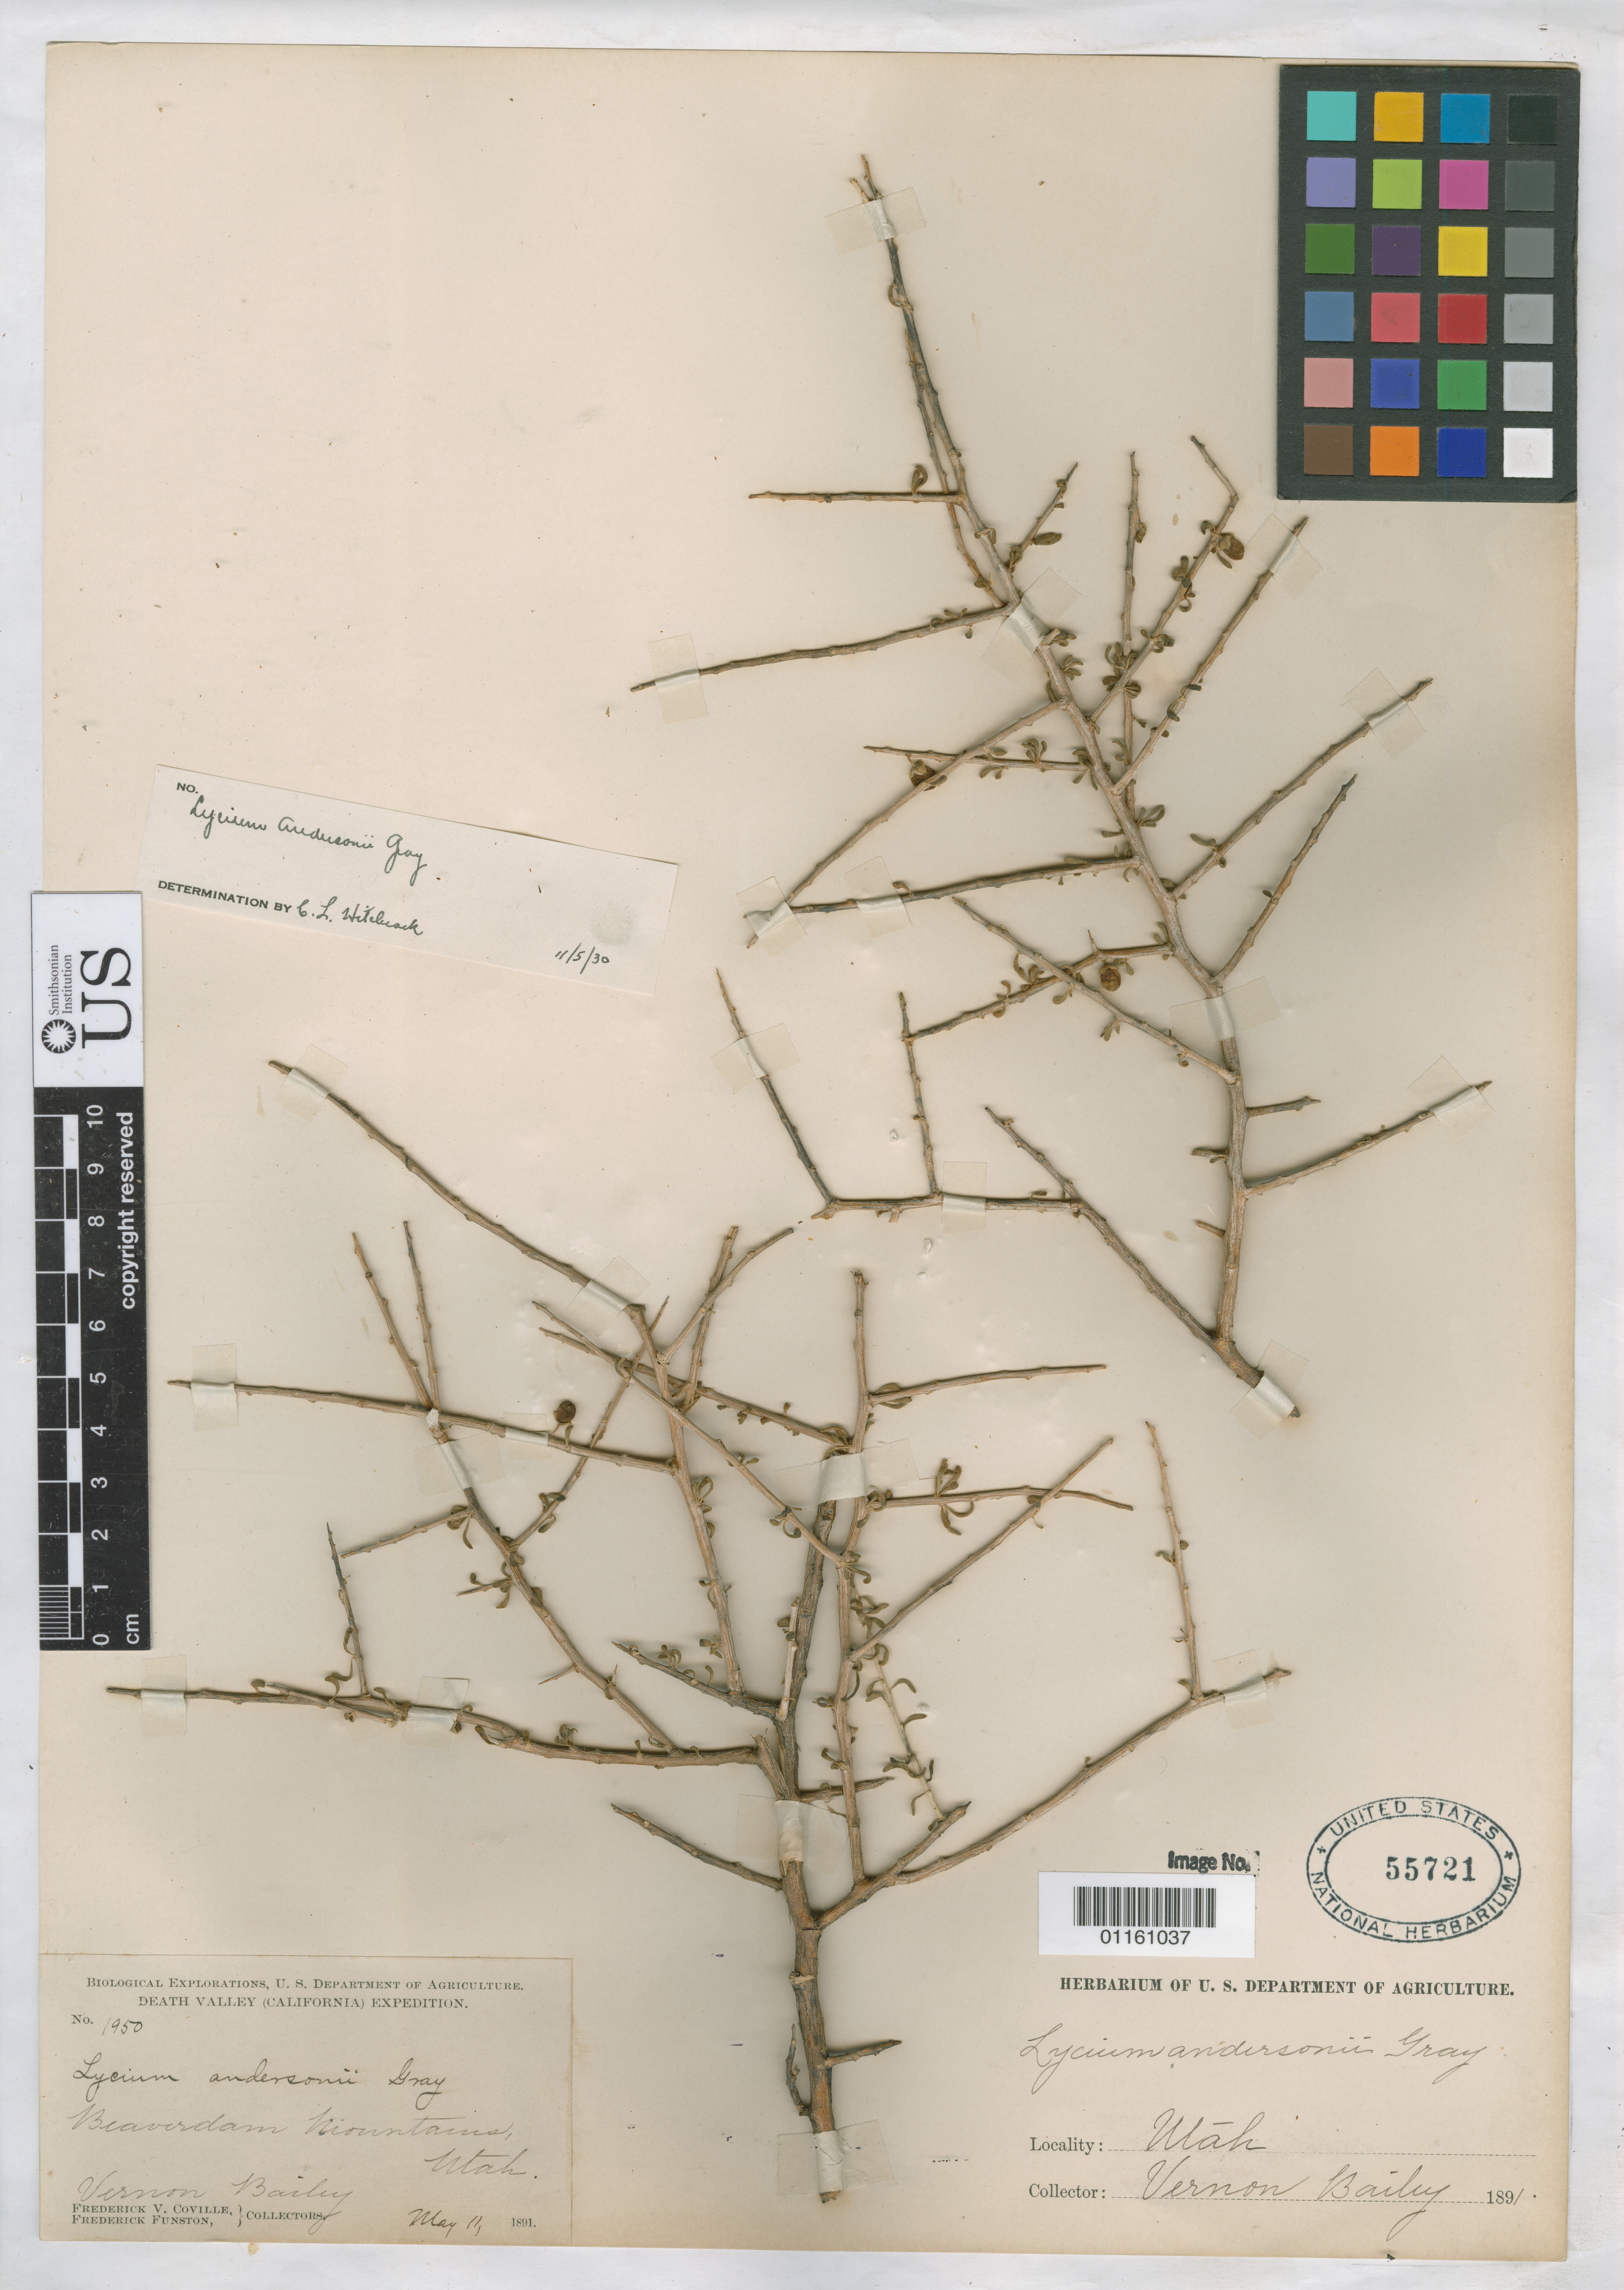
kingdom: Plantae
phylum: Tracheophyta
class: Magnoliopsida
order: Solanales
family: Solanaceae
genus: Lycium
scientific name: Lycium andersonii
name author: A. Gray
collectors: V. O. Bailey, F. V. Coville & F. Funston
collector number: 1950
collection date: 1891-05-11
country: United States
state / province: Utah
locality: Beaverdam Mountains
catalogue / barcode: US 55721